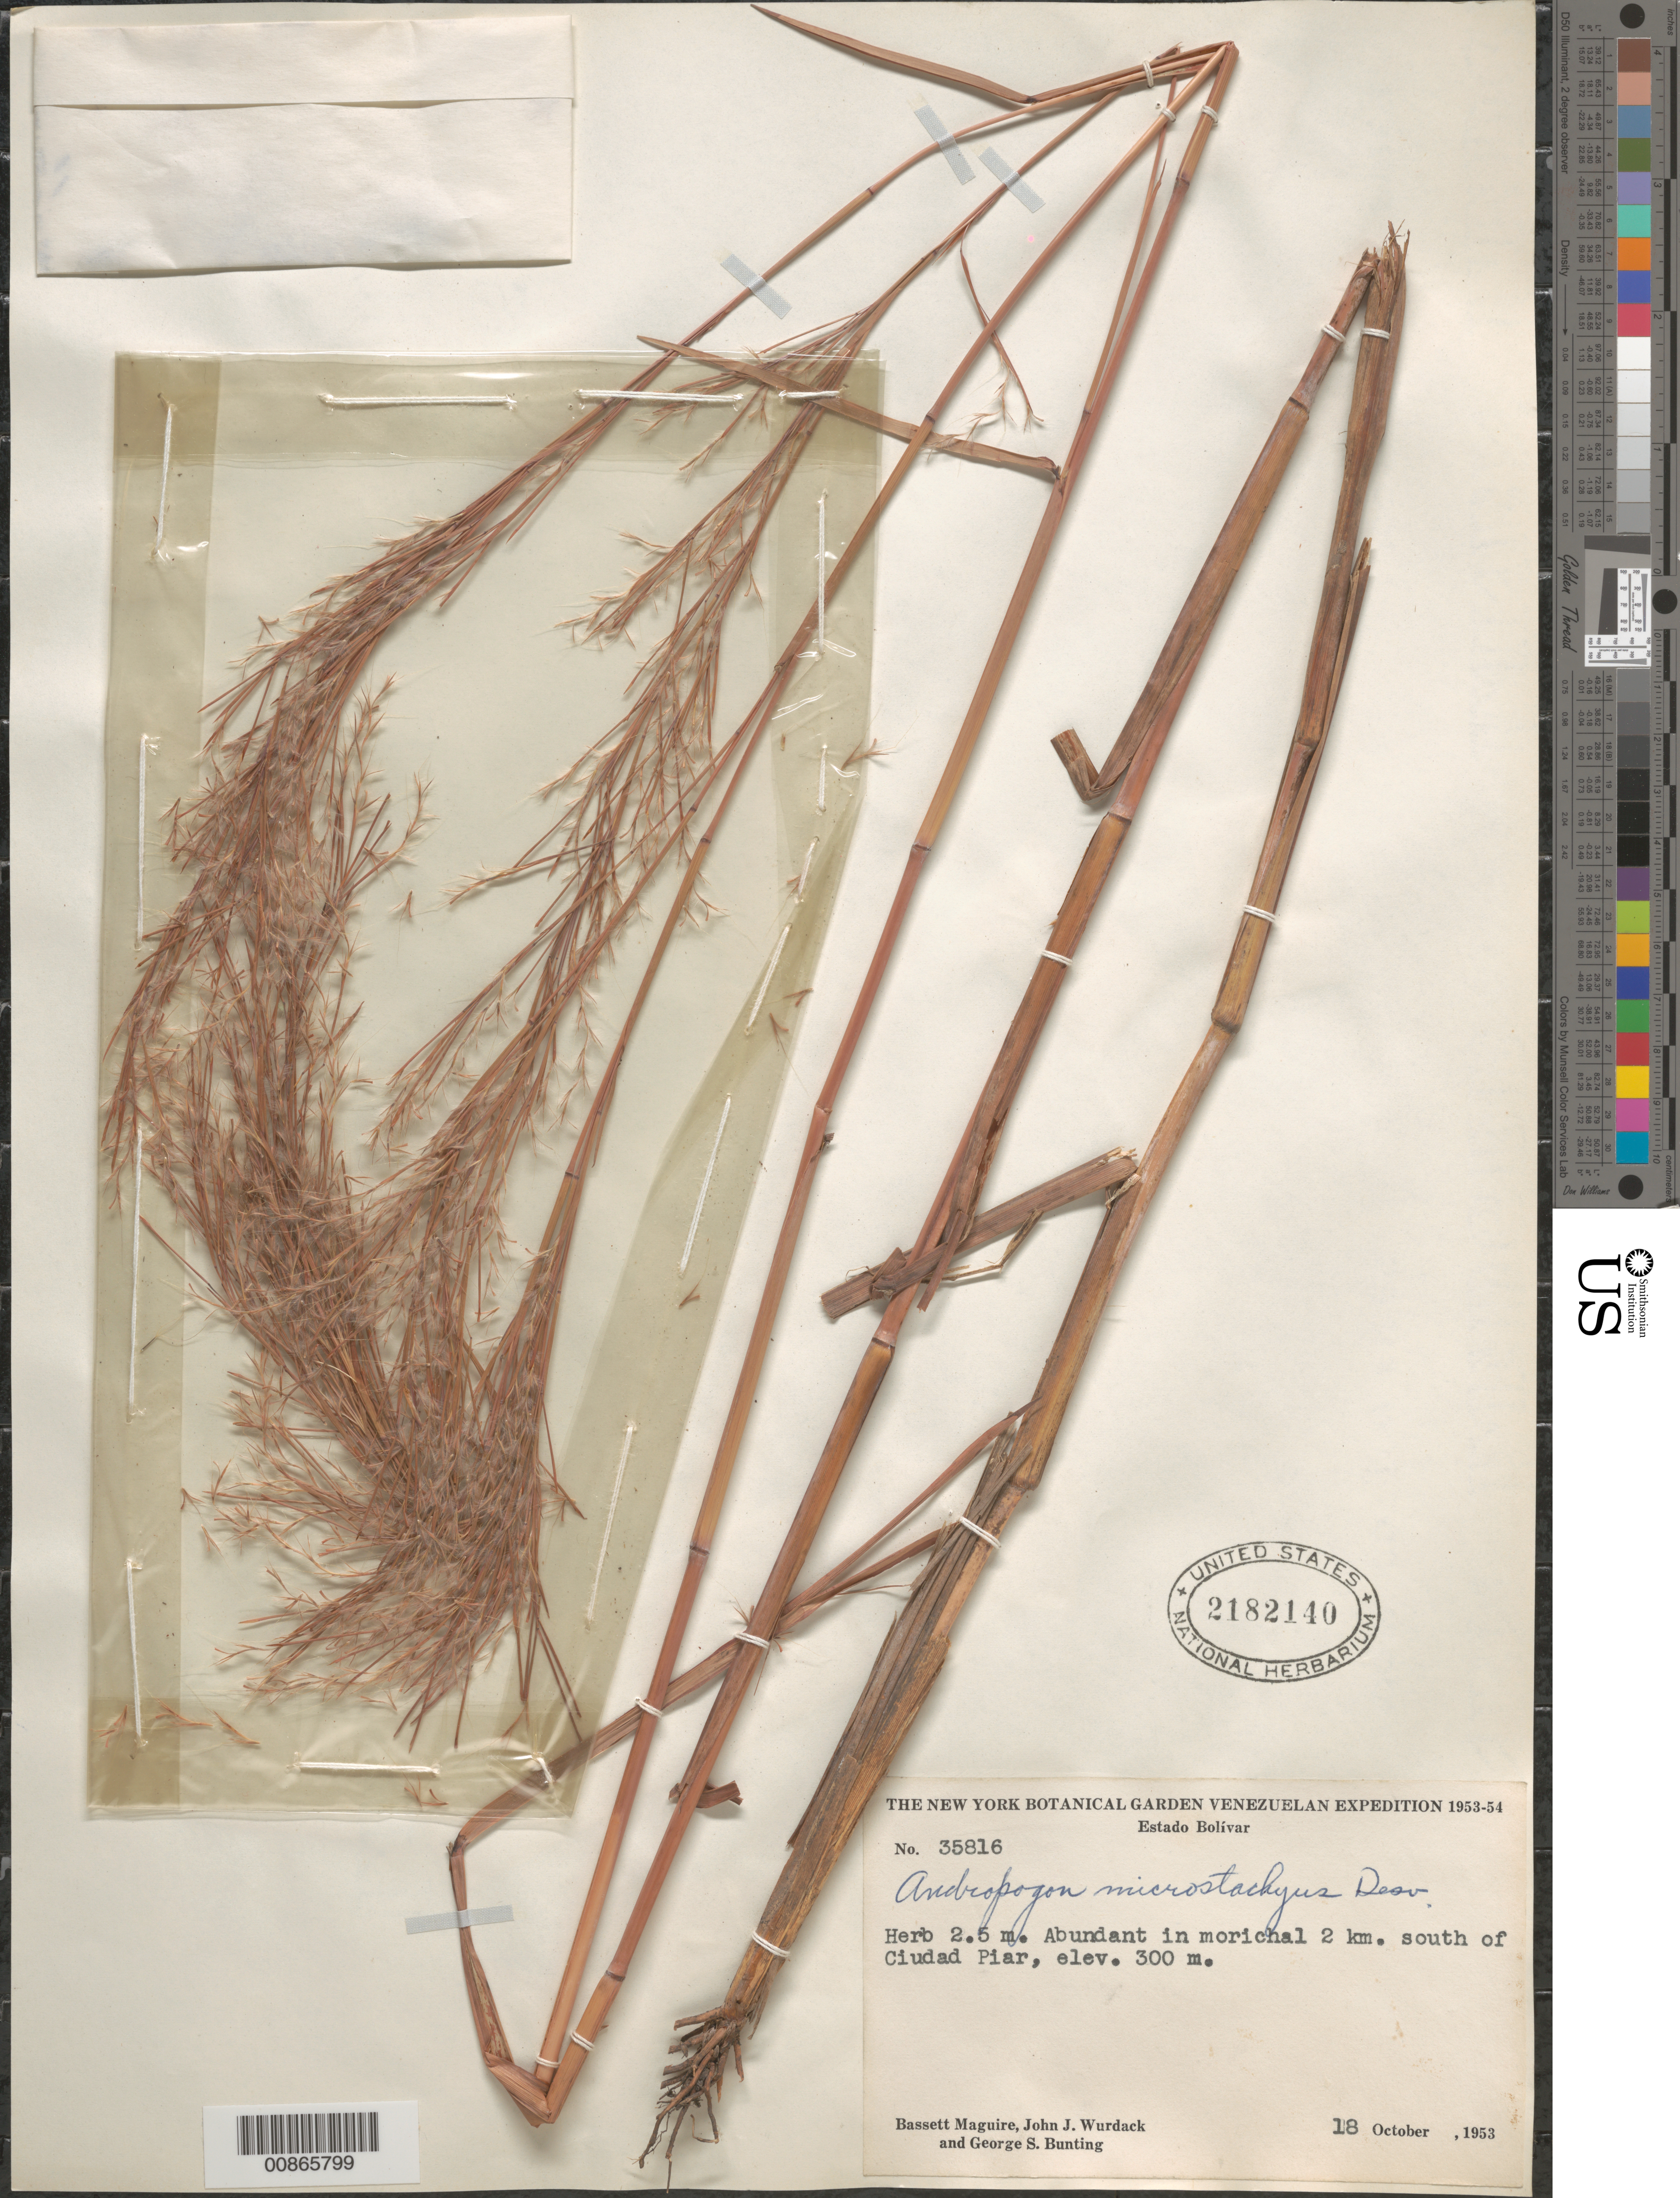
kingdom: Plantae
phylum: Tracheophyta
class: Liliopsida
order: Poales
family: Poaceae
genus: Schizachyrium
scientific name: Schizachyrium microstachyum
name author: (Desv. ex Ham.) Roseng. et al.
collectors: B. Maguire, J. J. Wurdack & G. S. Bunting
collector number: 35816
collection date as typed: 18-Oct-53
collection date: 1953-10-18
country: Venezuela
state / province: Bolívar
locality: Ciudad Piar, 2 km S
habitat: Morichal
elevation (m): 300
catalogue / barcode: US 2182140